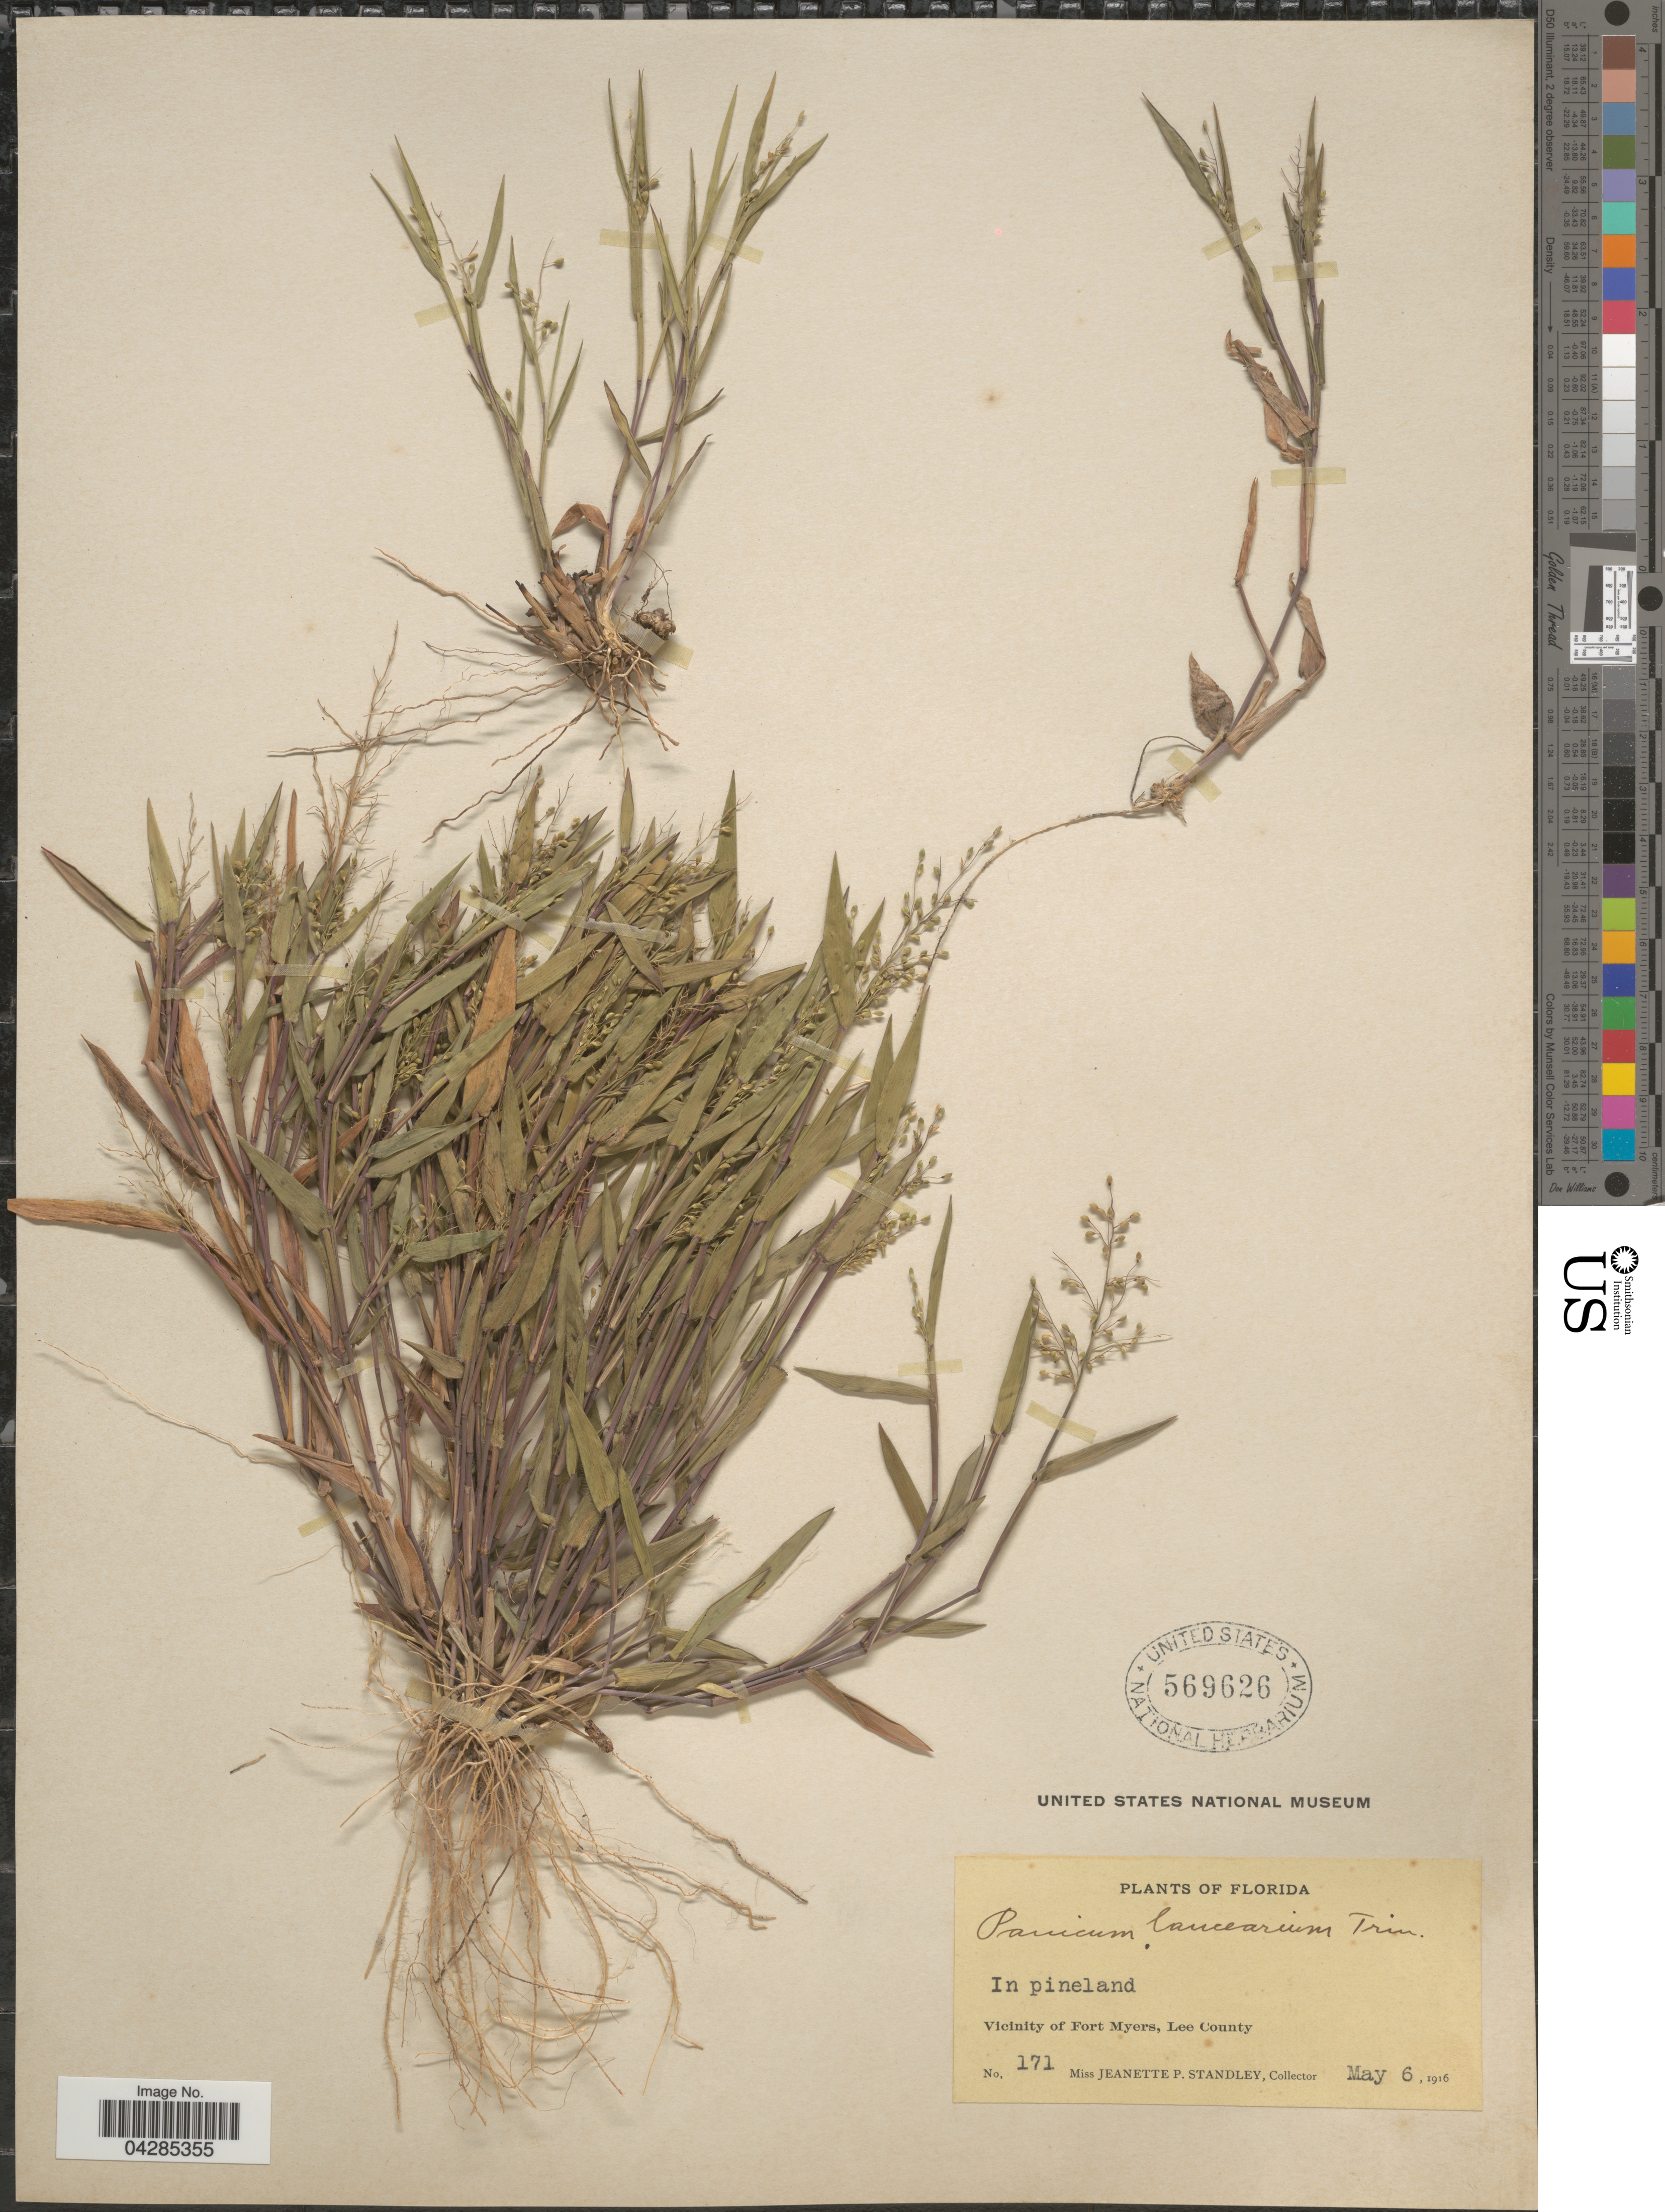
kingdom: Plantae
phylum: Tracheophyta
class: Liliopsida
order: Poales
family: Poaceae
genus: Dichanthelium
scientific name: Dichanthelium portoricense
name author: (Desv. ex Ham.) B.F. Hansen & Wunderlin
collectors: J. P. Standley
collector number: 171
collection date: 1916-05-06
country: United States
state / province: Florida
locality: In pineland. Vicinity of Fort Myers, Lee County.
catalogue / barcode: US 569626